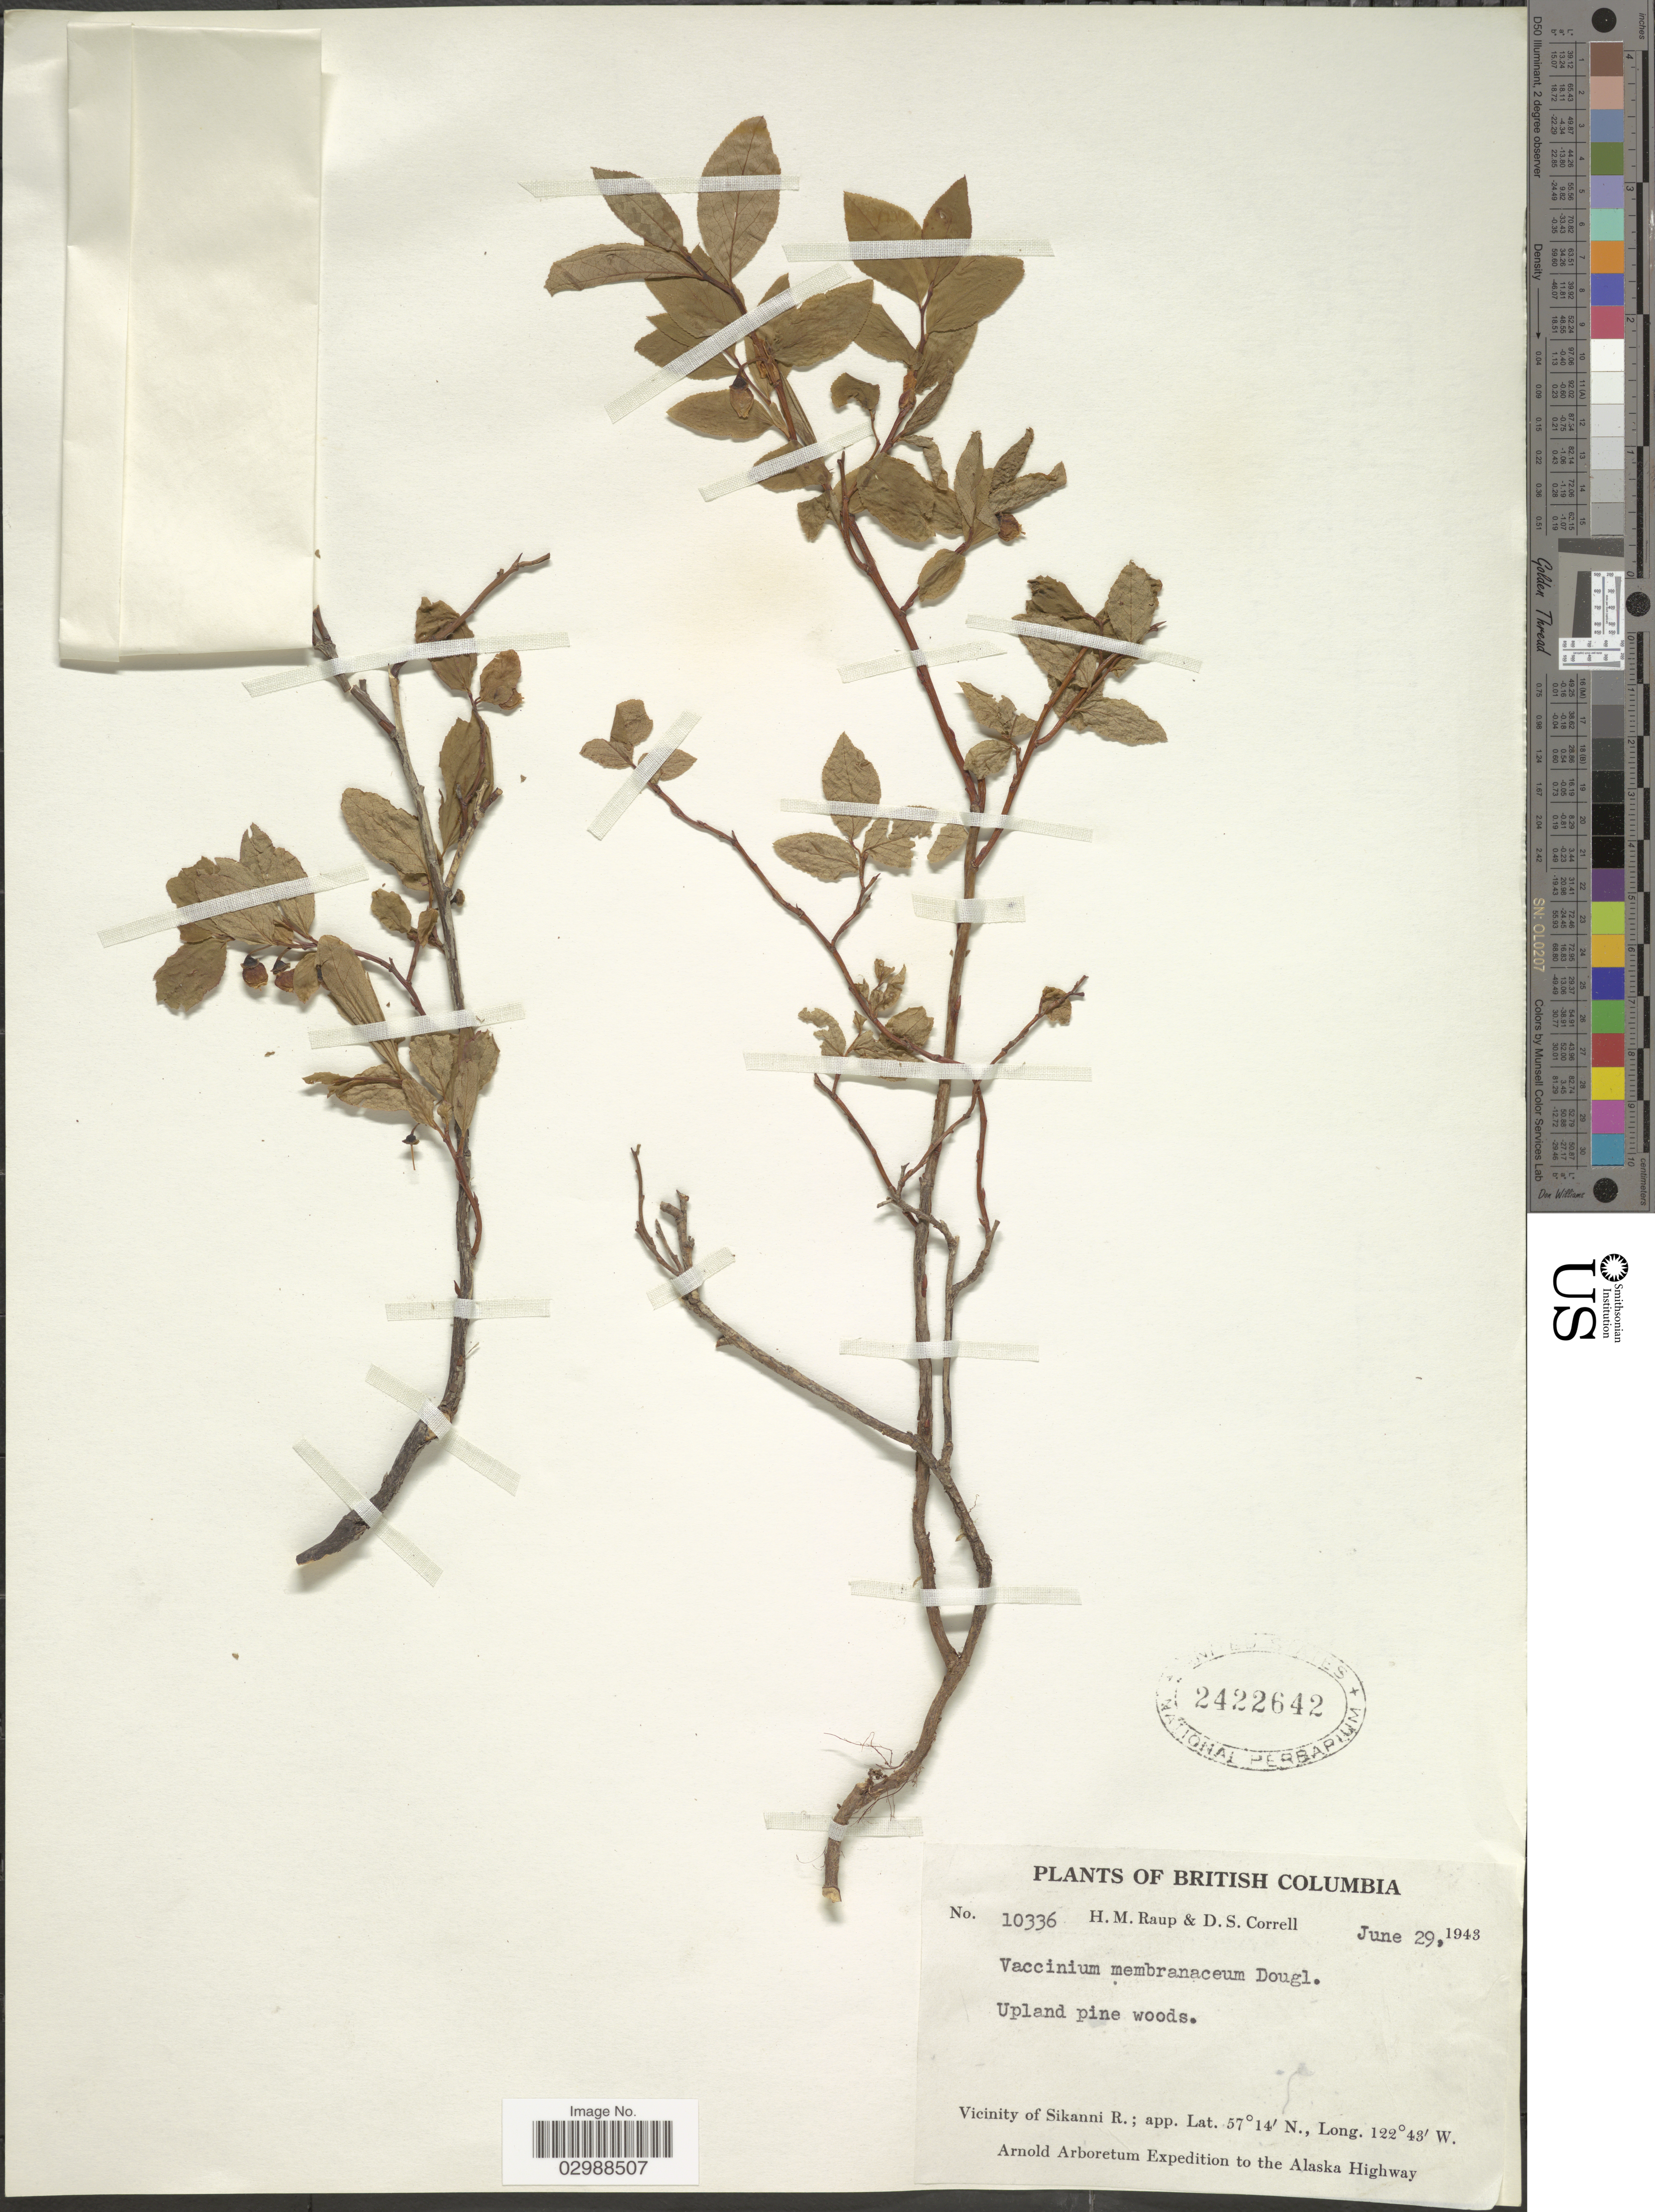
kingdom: Plantae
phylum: Tracheophyta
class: Magnoliopsida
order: Ericales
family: Ericaceae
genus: Vaccinium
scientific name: Vaccinium membranaceum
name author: Douglas ex Torr.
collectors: H. Raup & D. S. Correll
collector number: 10336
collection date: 1943-06-29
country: Canada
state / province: British Columbia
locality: Vicinity of Sikanni R.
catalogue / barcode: US 2422642